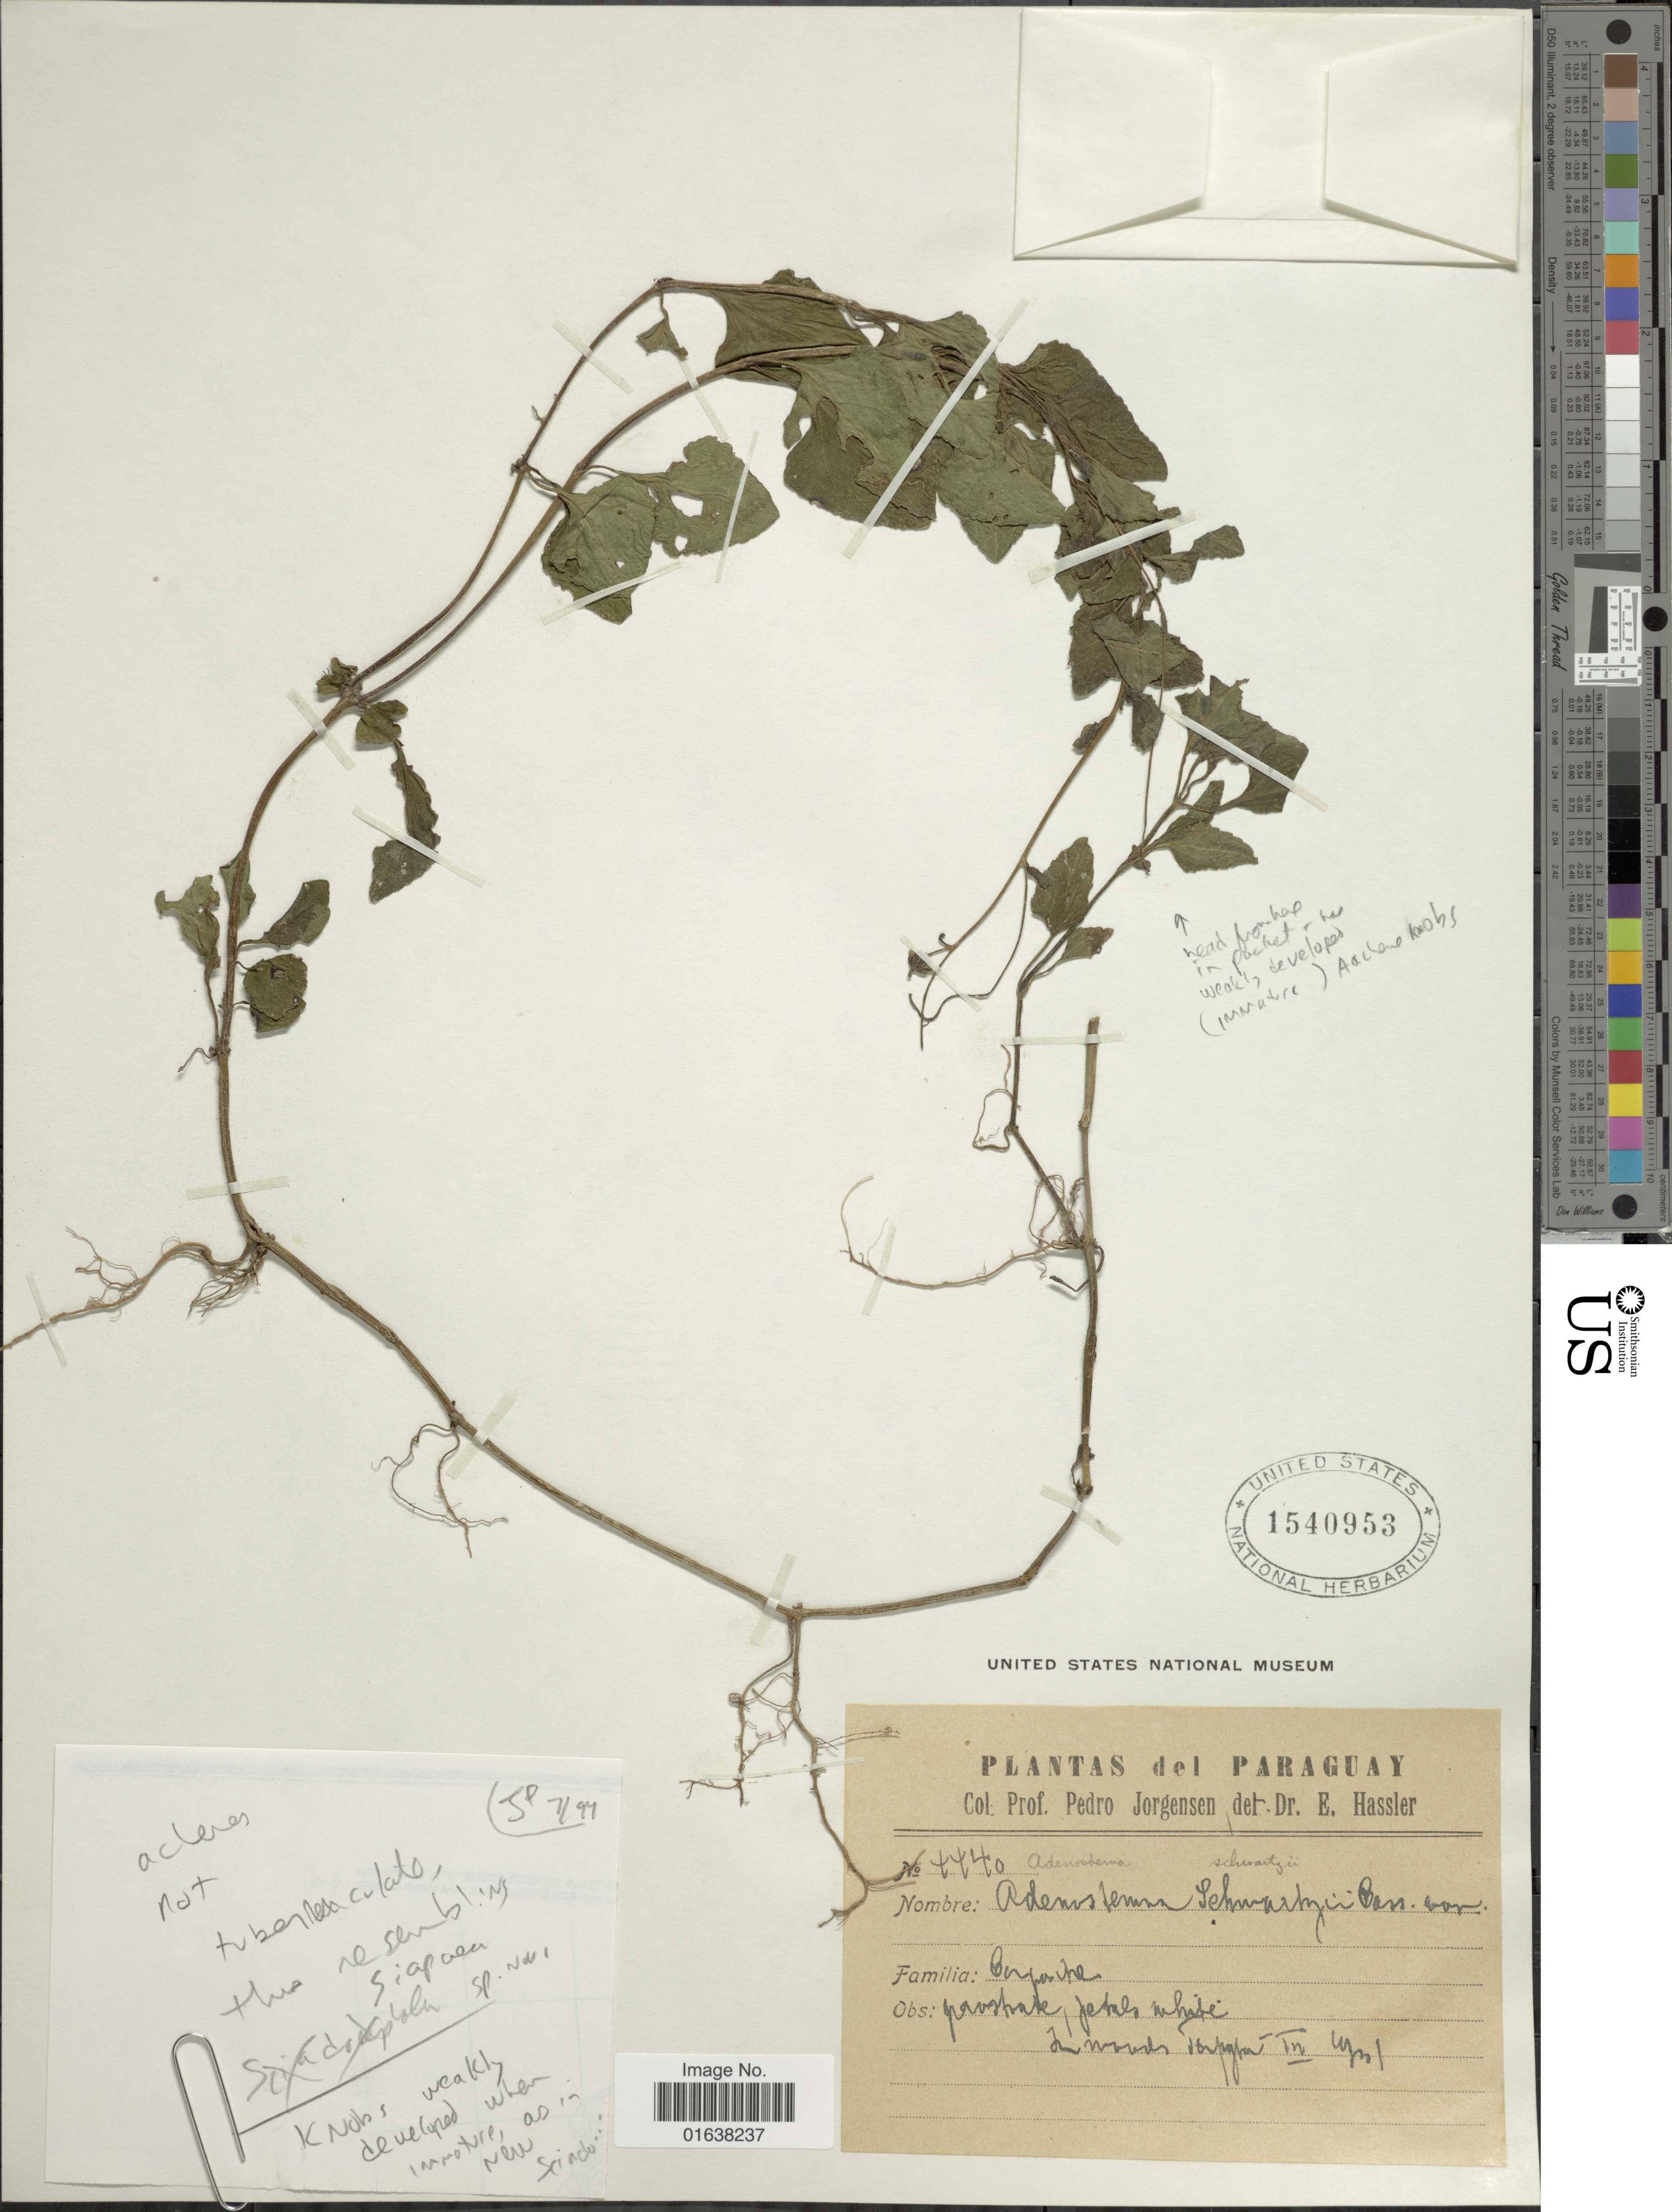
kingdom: Plantae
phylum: Tracheophyta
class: Magnoliopsida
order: Asterales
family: Asteraceae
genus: Adenostemma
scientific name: Adenostemma verbesina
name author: (L.) Sch. Bip.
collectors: P. Jörgensen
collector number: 4440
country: Paraguay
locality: Tapytá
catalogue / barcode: US 1540953